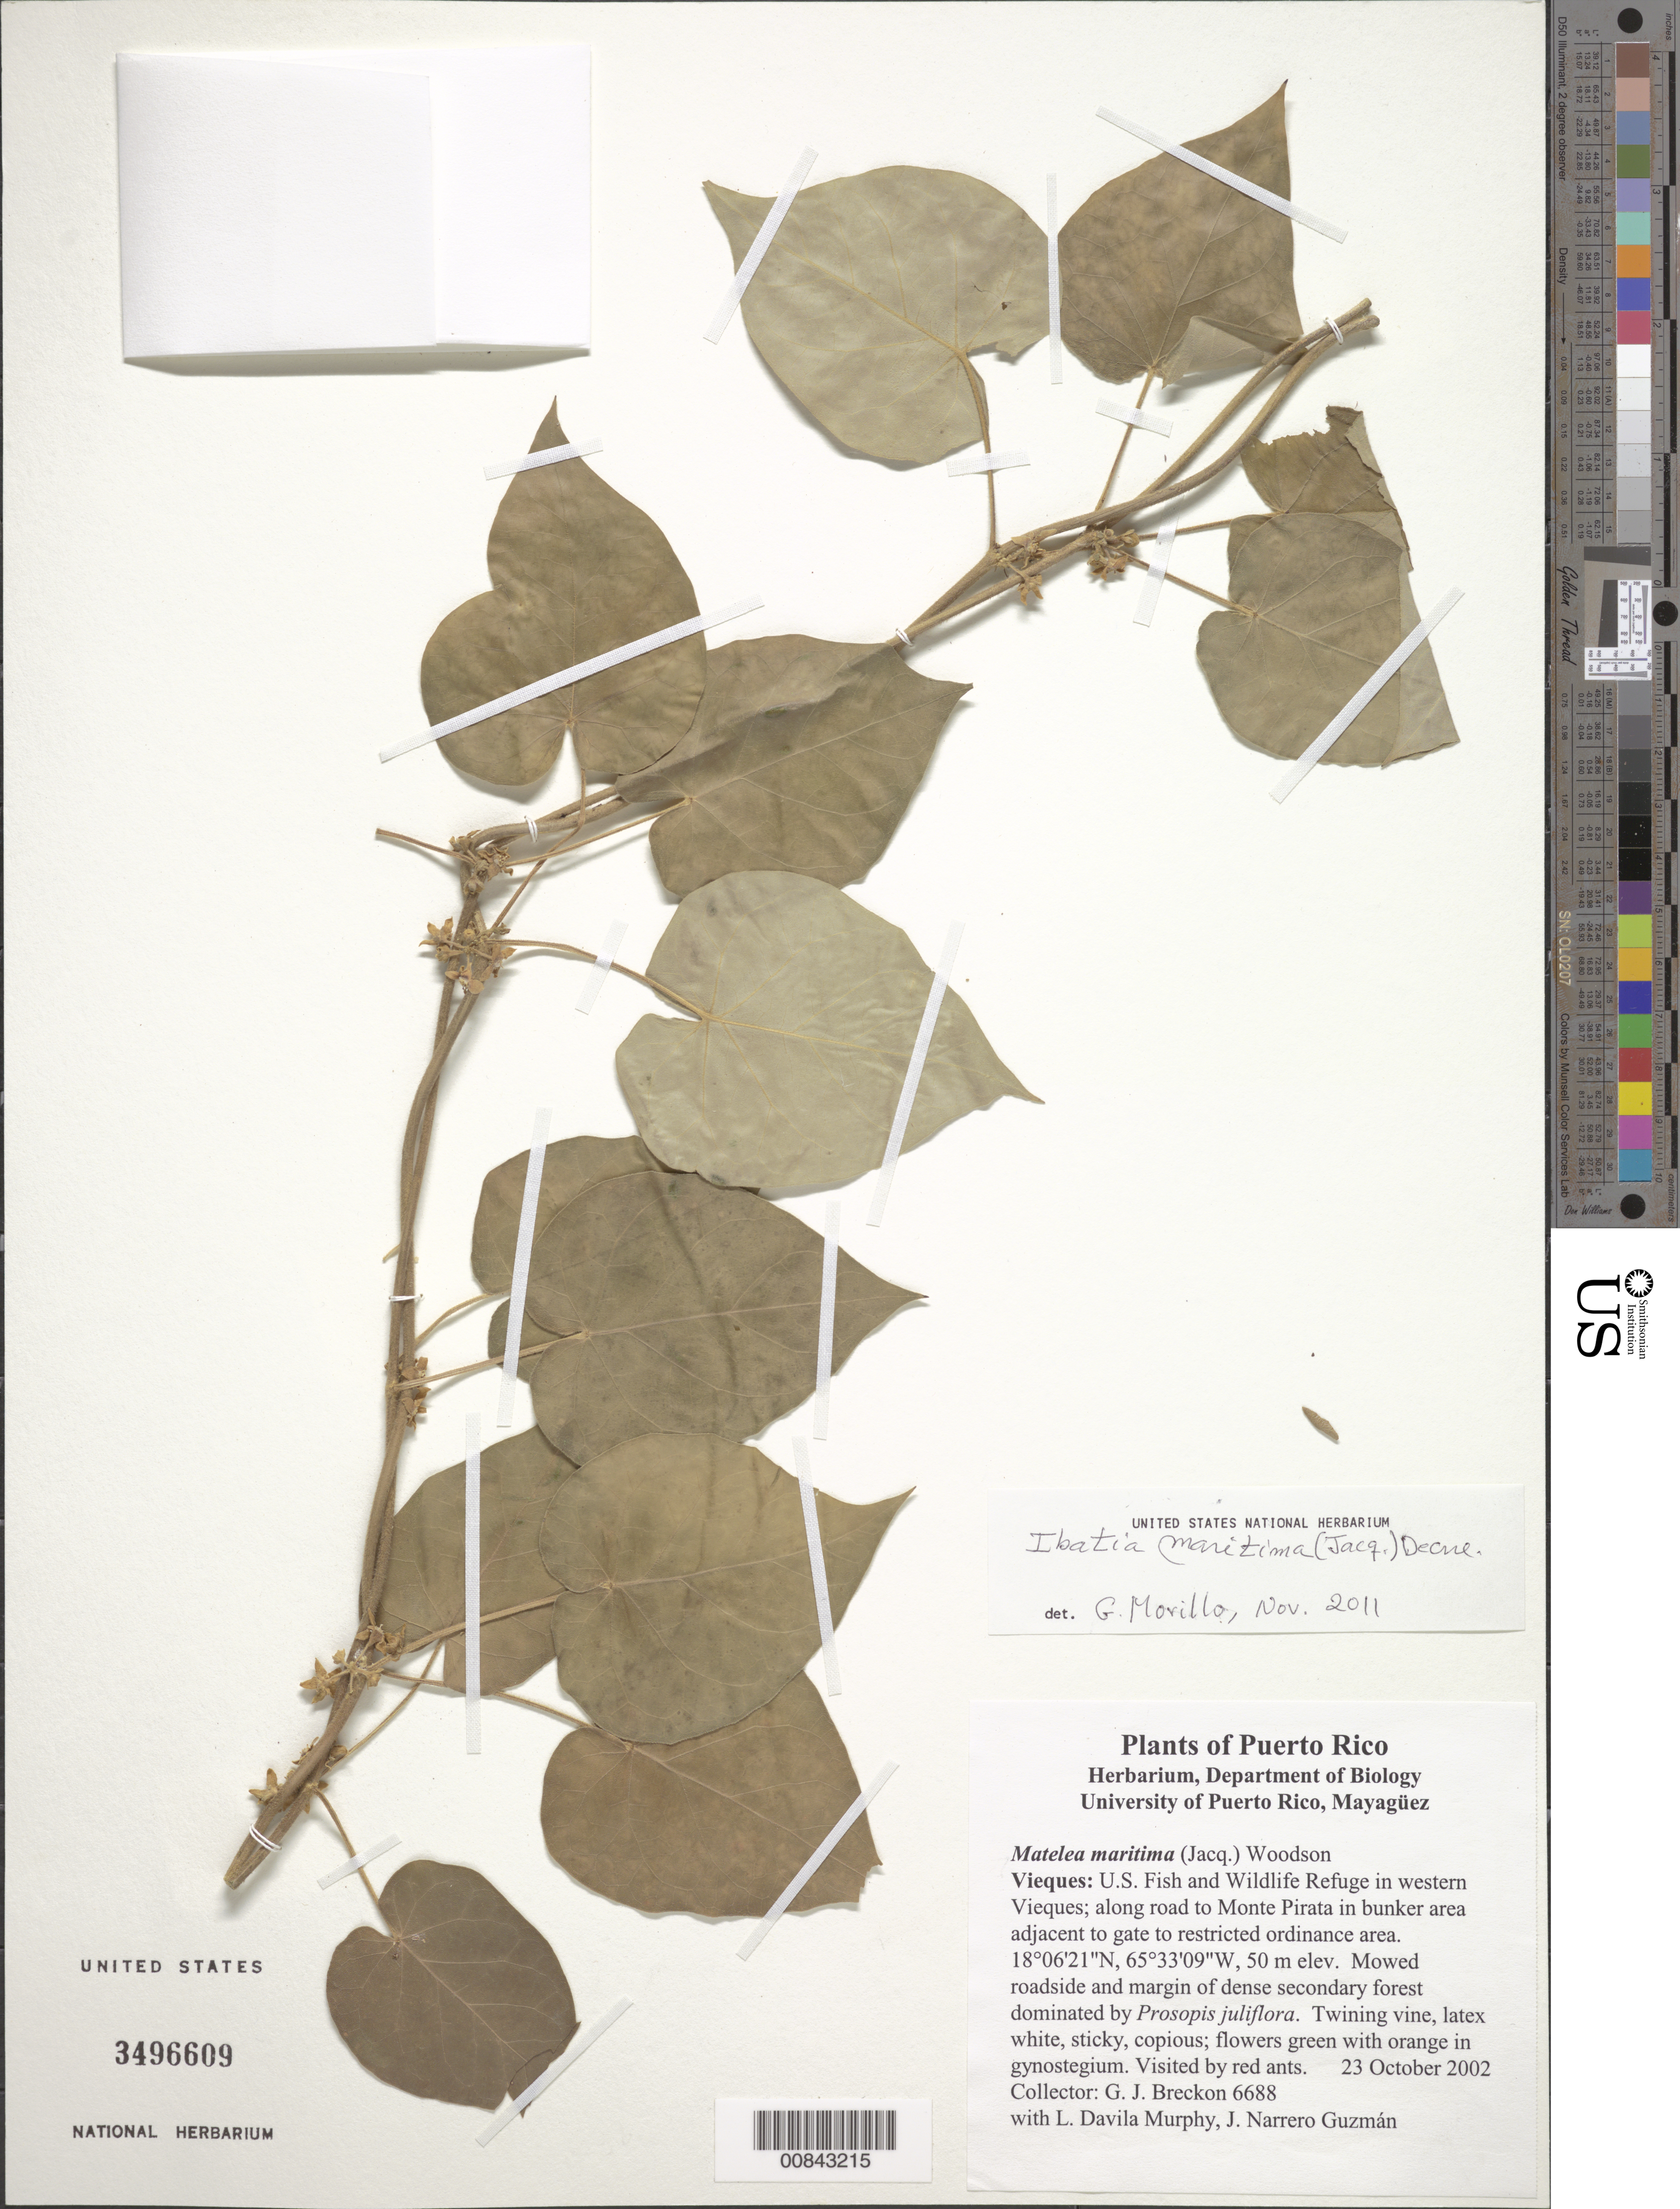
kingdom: Plantae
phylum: Tracheophyta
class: Magnoliopsida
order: Gentianales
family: Apocynaceae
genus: Ibatia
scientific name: Ibatia maritima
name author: (Jacq.) Decne.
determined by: Morillo, G. N.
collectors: G. J. Breckon, L. Murphy & J. Narrero Guzmán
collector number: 6688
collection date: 2002-10-23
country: Puerto Rico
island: Vieques I.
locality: U.S. Fish and Wildlife Refuge in western Vieques; along road to Monte Pirata in bunker area adjacent to gate to restricted ordinance area.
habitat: Mowed roadside and margin of dense secondary forest dominated by Prosopis juliflora.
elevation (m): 50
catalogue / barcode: US 3496609